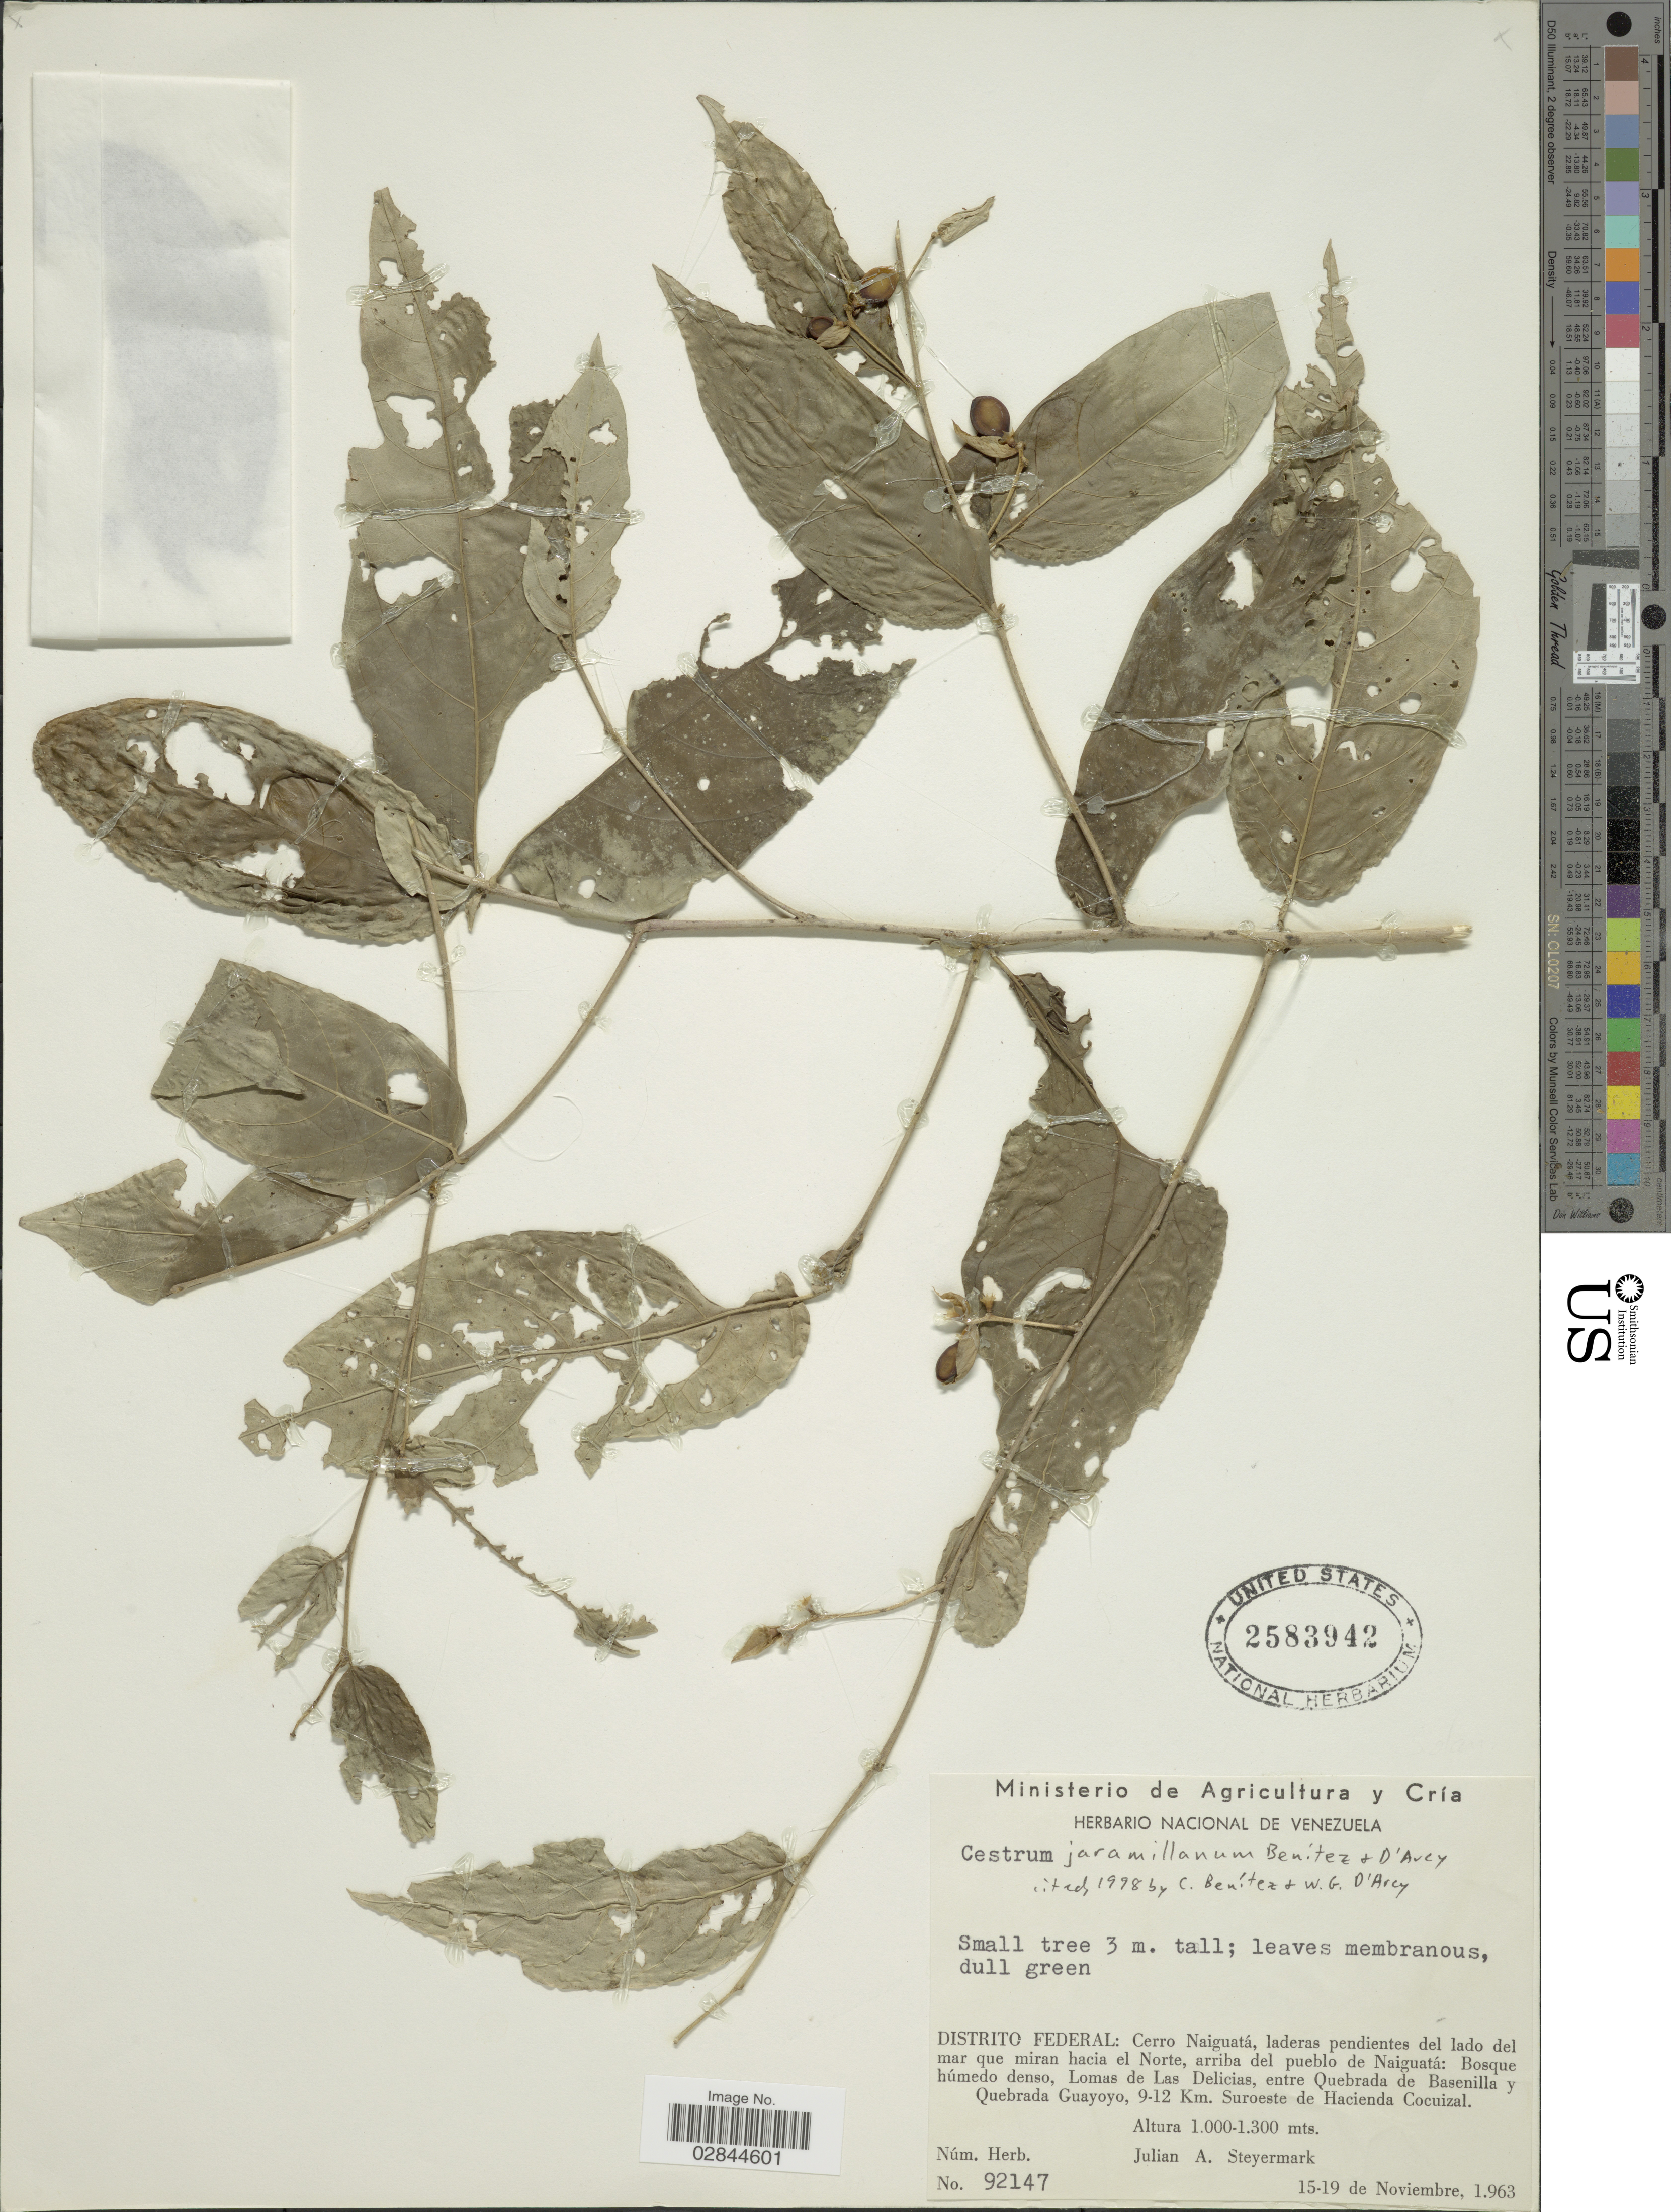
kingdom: Plantae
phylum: Tracheophyta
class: Magnoliopsida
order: Solanales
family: Solanaceae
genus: Cestrum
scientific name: Cestrum jaramillanum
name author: Benítez & D'Arcy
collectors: J. Steyermark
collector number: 92147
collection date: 1963-11-15/1963-11-19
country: Venezuela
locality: Distrito Federal: Cerro Naiguatá, laderas pendientes del lado del mar que miran hacia el Norte, arriba del pueblo de Naiguatá: Bosque húmedo denso, Lomas de Las delicias, entre Quebrada de Basenilla y Quebrada Guayoyo, 9-12 Km. Suroeste de Hacienda Cocuizal.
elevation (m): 1000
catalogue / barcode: US 2583942